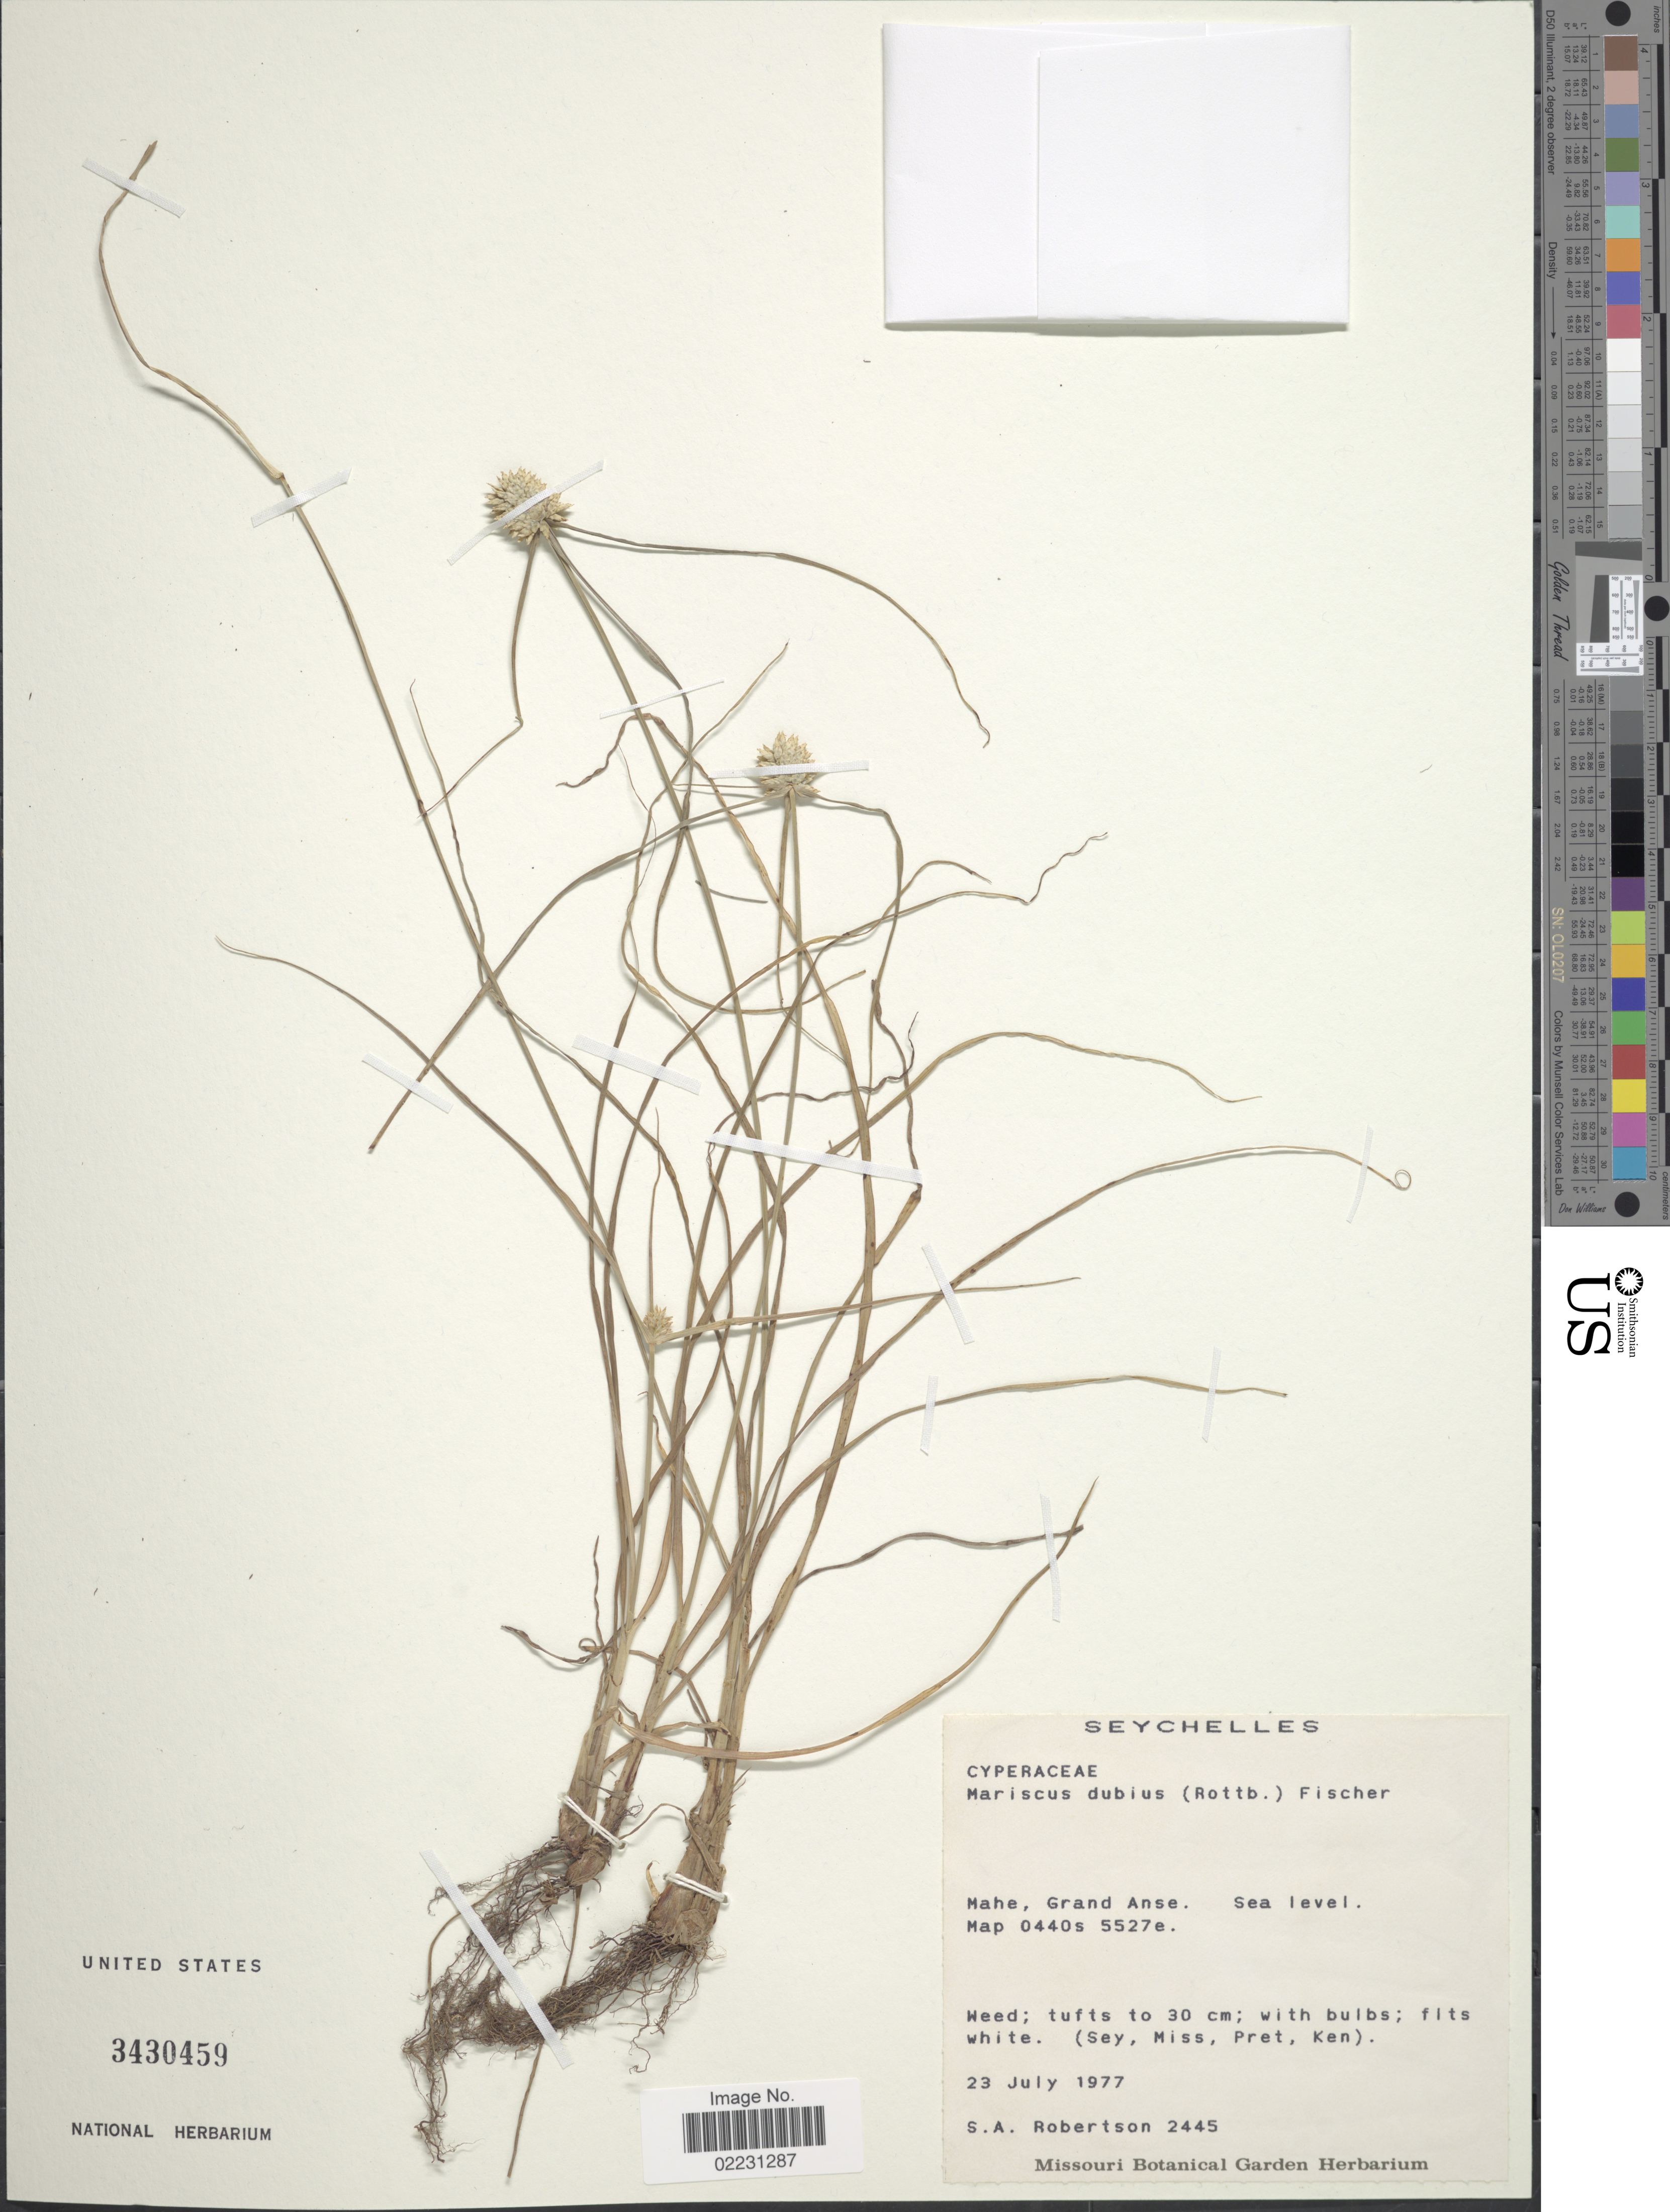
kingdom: Plantae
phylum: Tracheophyta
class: Liliopsida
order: Poales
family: Cyperaceae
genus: Cyperus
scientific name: Cyperus dubius Rottb. var. dubius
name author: Rottb.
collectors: S. A. Robertson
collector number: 2445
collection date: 1977-07-23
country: Seychelles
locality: Mahe, Grand Anse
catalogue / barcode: US 3430459